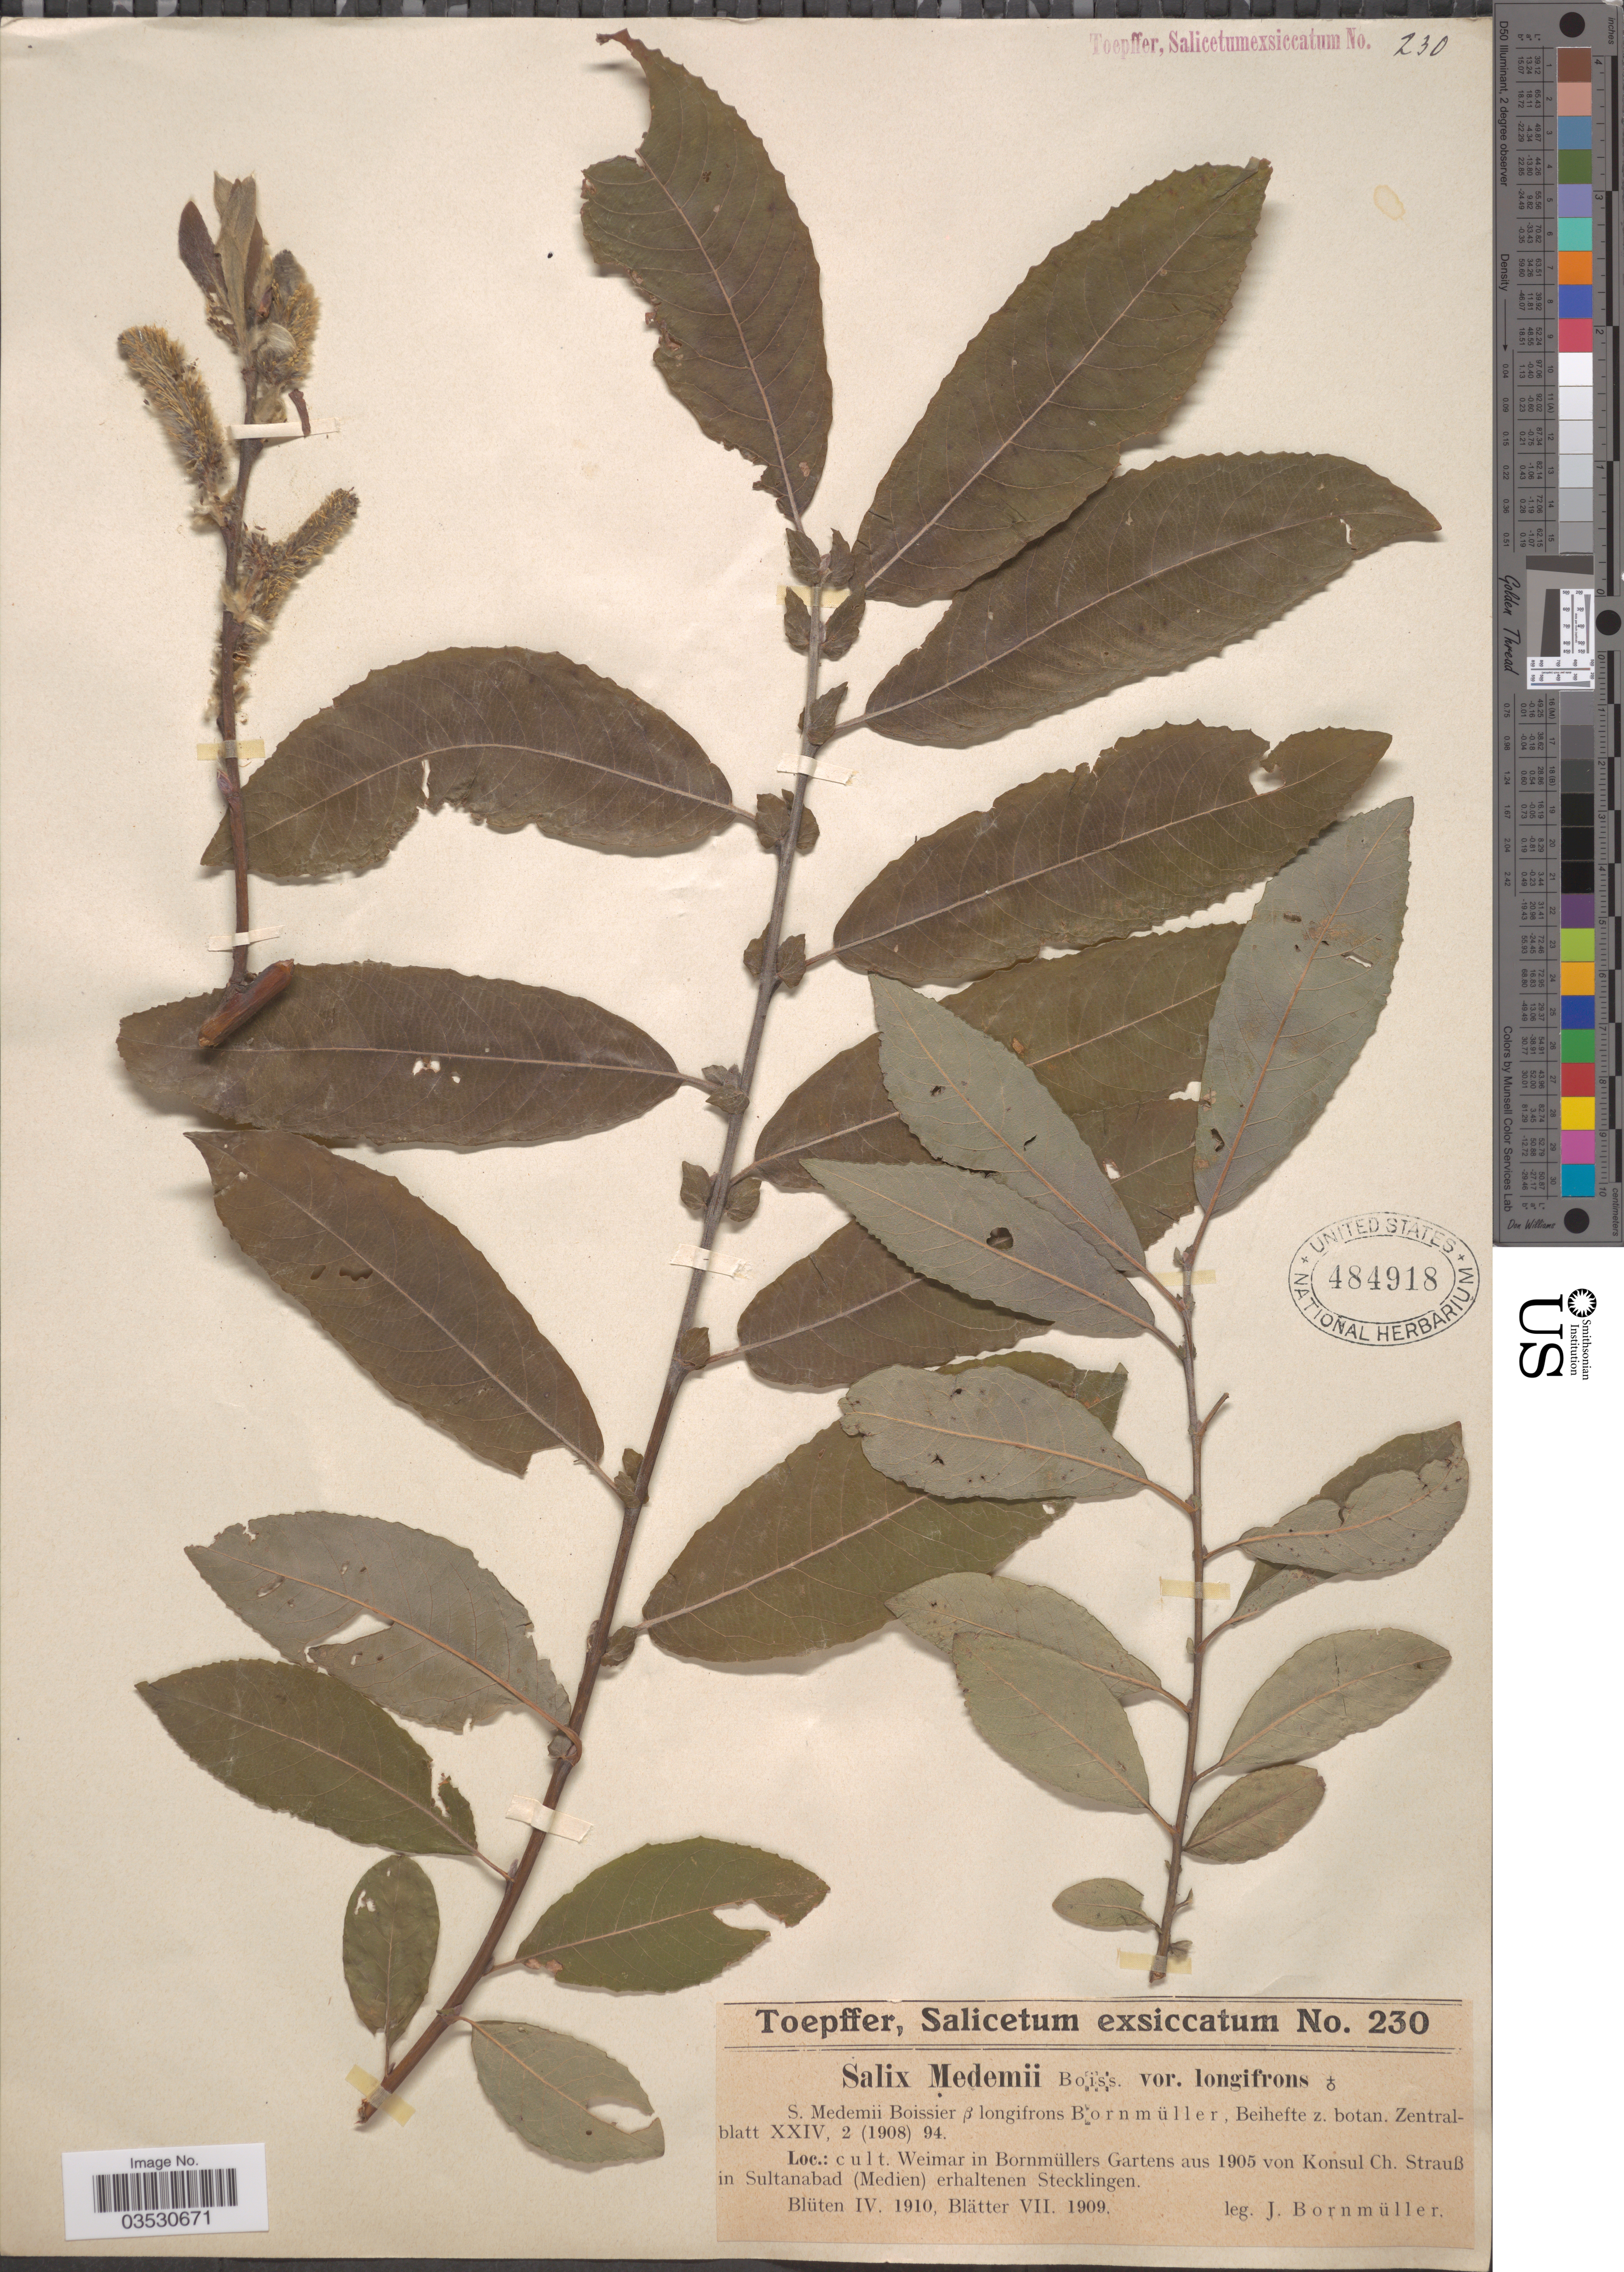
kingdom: Plantae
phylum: Tracheophyta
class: Magnoliopsida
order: Malpighiales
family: Salicaceae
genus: Salix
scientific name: Salix monandra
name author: Ard.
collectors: J. Bornmüller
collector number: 230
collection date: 1909-07/1910-04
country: Germany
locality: Cult. Weimar in Bornmüllers Gartens aus 1905 von Konsul Ch. Straub in Sultanabad (Medien) erhaltenen Stecklingen.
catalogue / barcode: US 484918